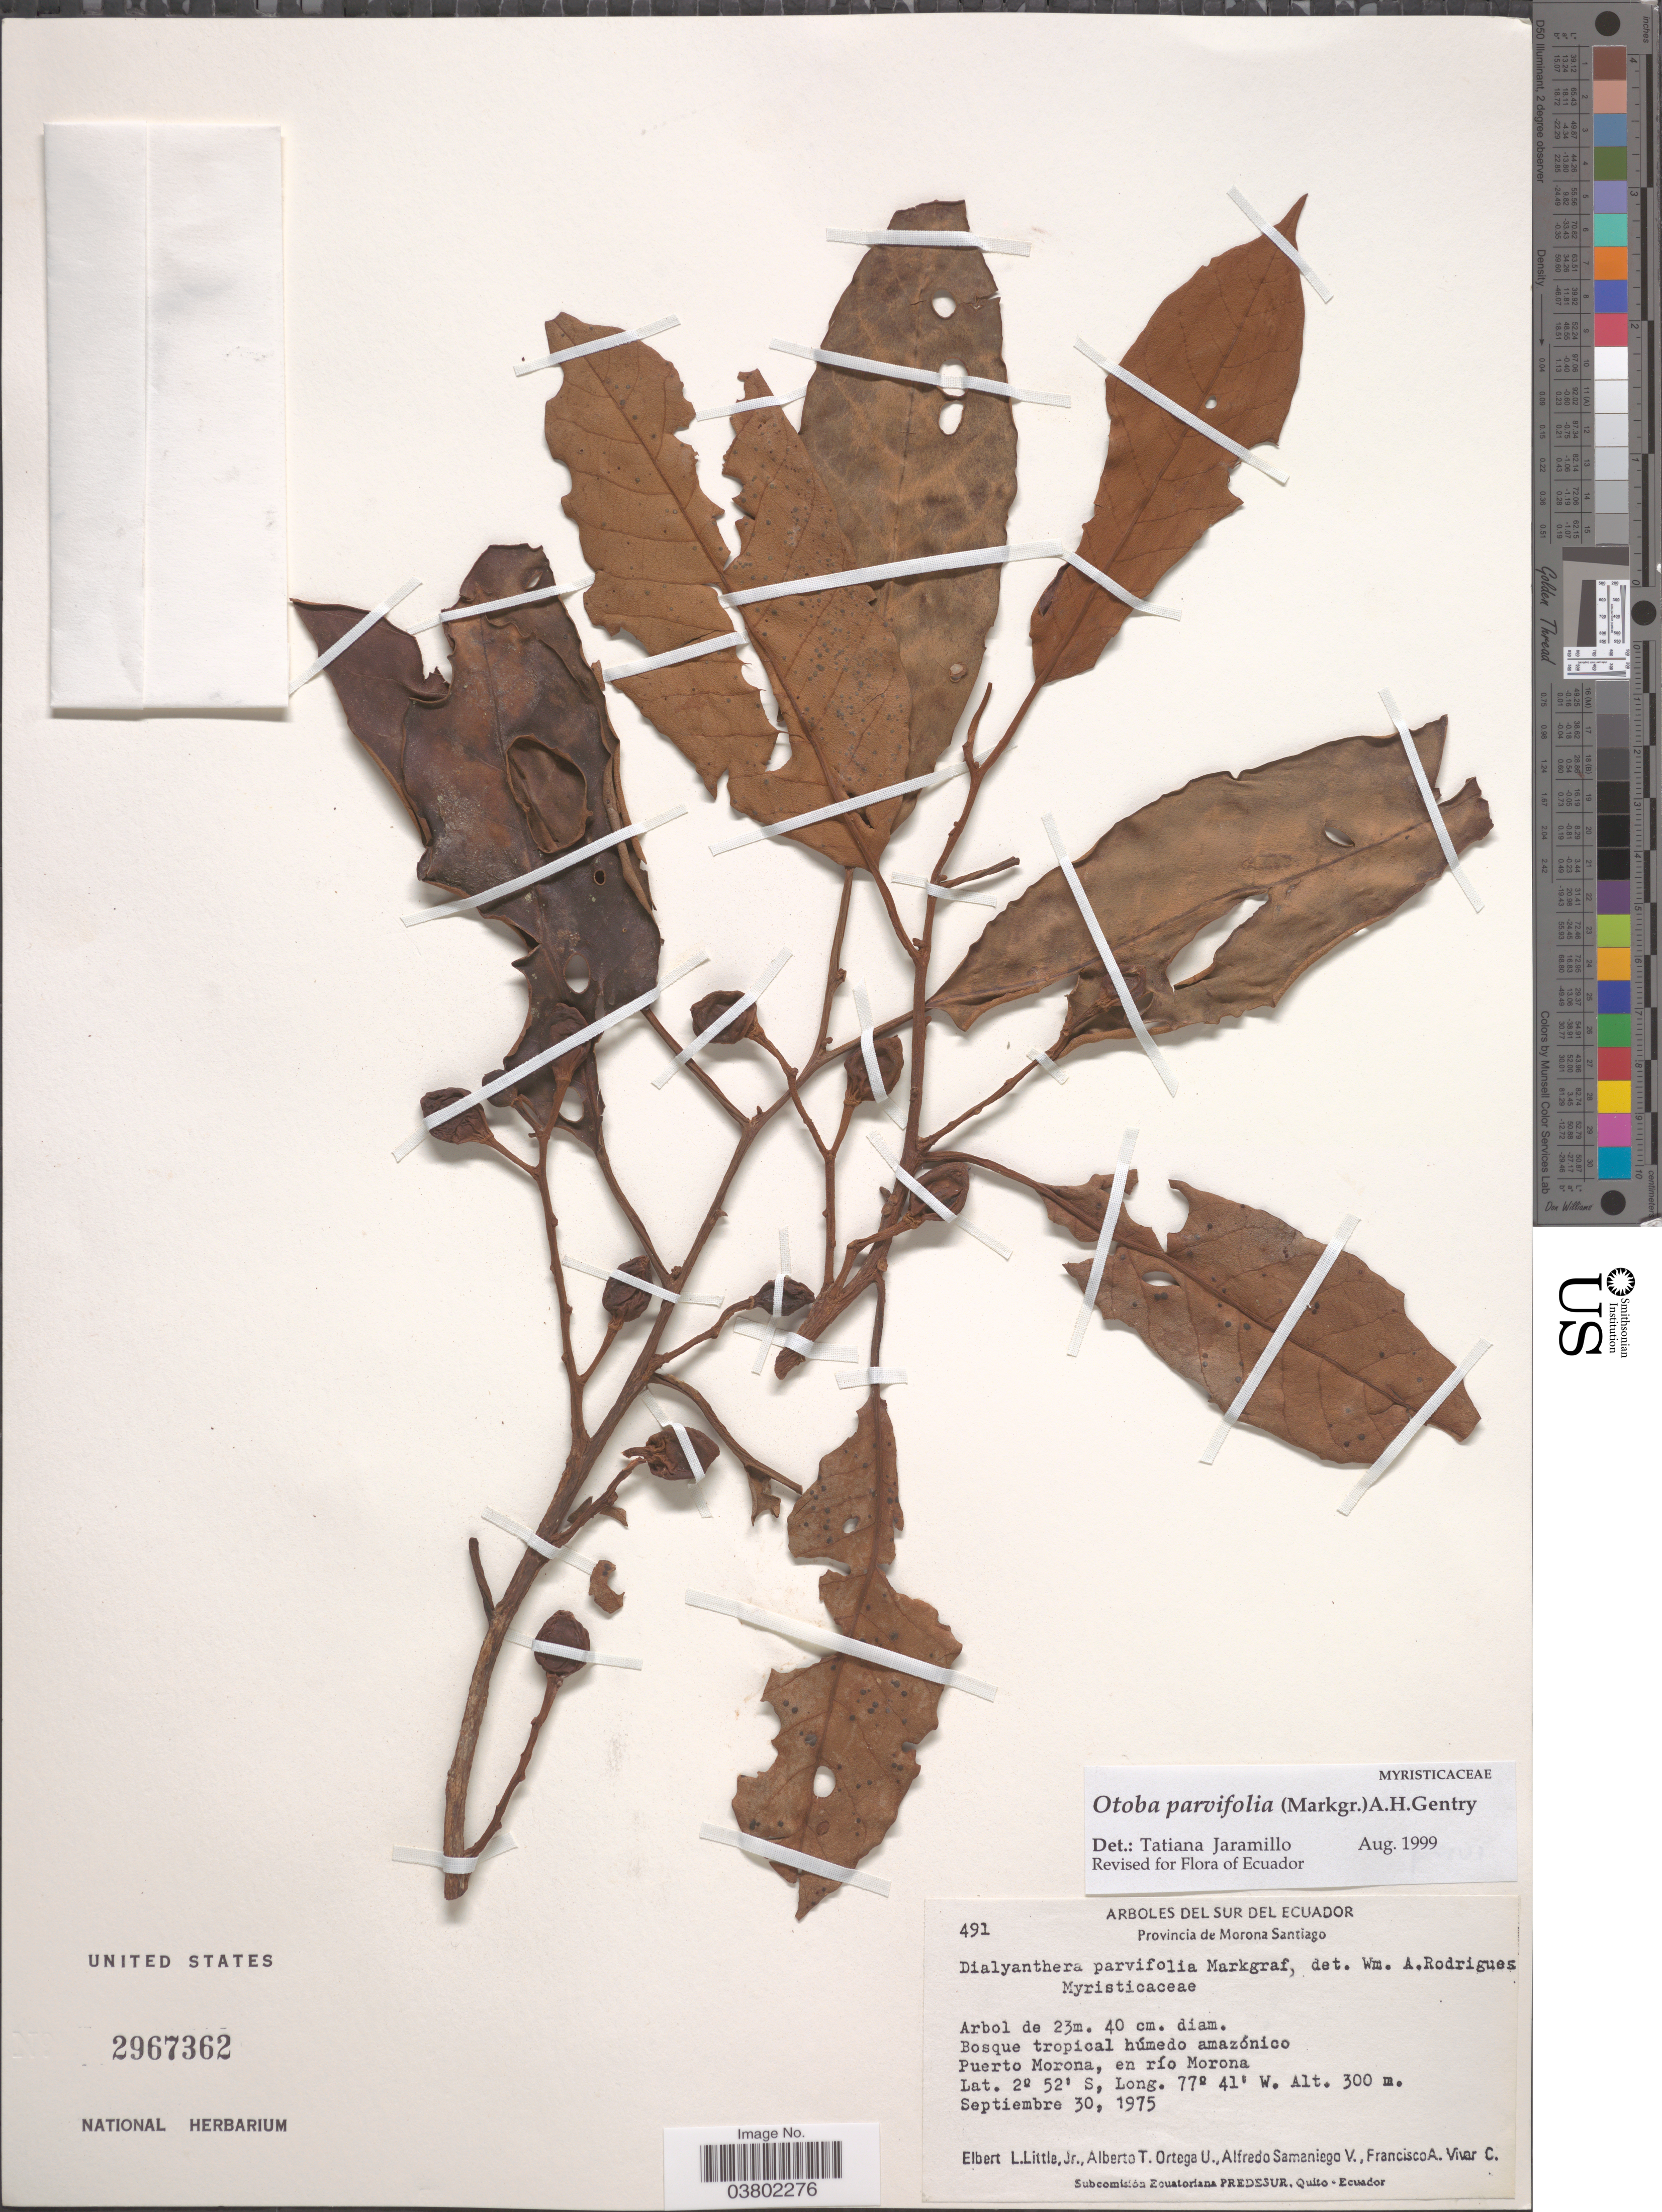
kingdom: Plantae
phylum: Tracheophyta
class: Magnoliopsida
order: Magnoliales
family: Myristicaceae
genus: Otoba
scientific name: Otoba parvifolia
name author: (Markgr.) A.H. Gentry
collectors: E. L. Little, A. T. Ortega U., A. V. Samaniego & F. A. Vivar C.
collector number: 491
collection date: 1975-09-30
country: Ecuador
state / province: Morona-Santiago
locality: Puerto Morona, en río Morona.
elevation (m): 300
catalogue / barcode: US 2967362